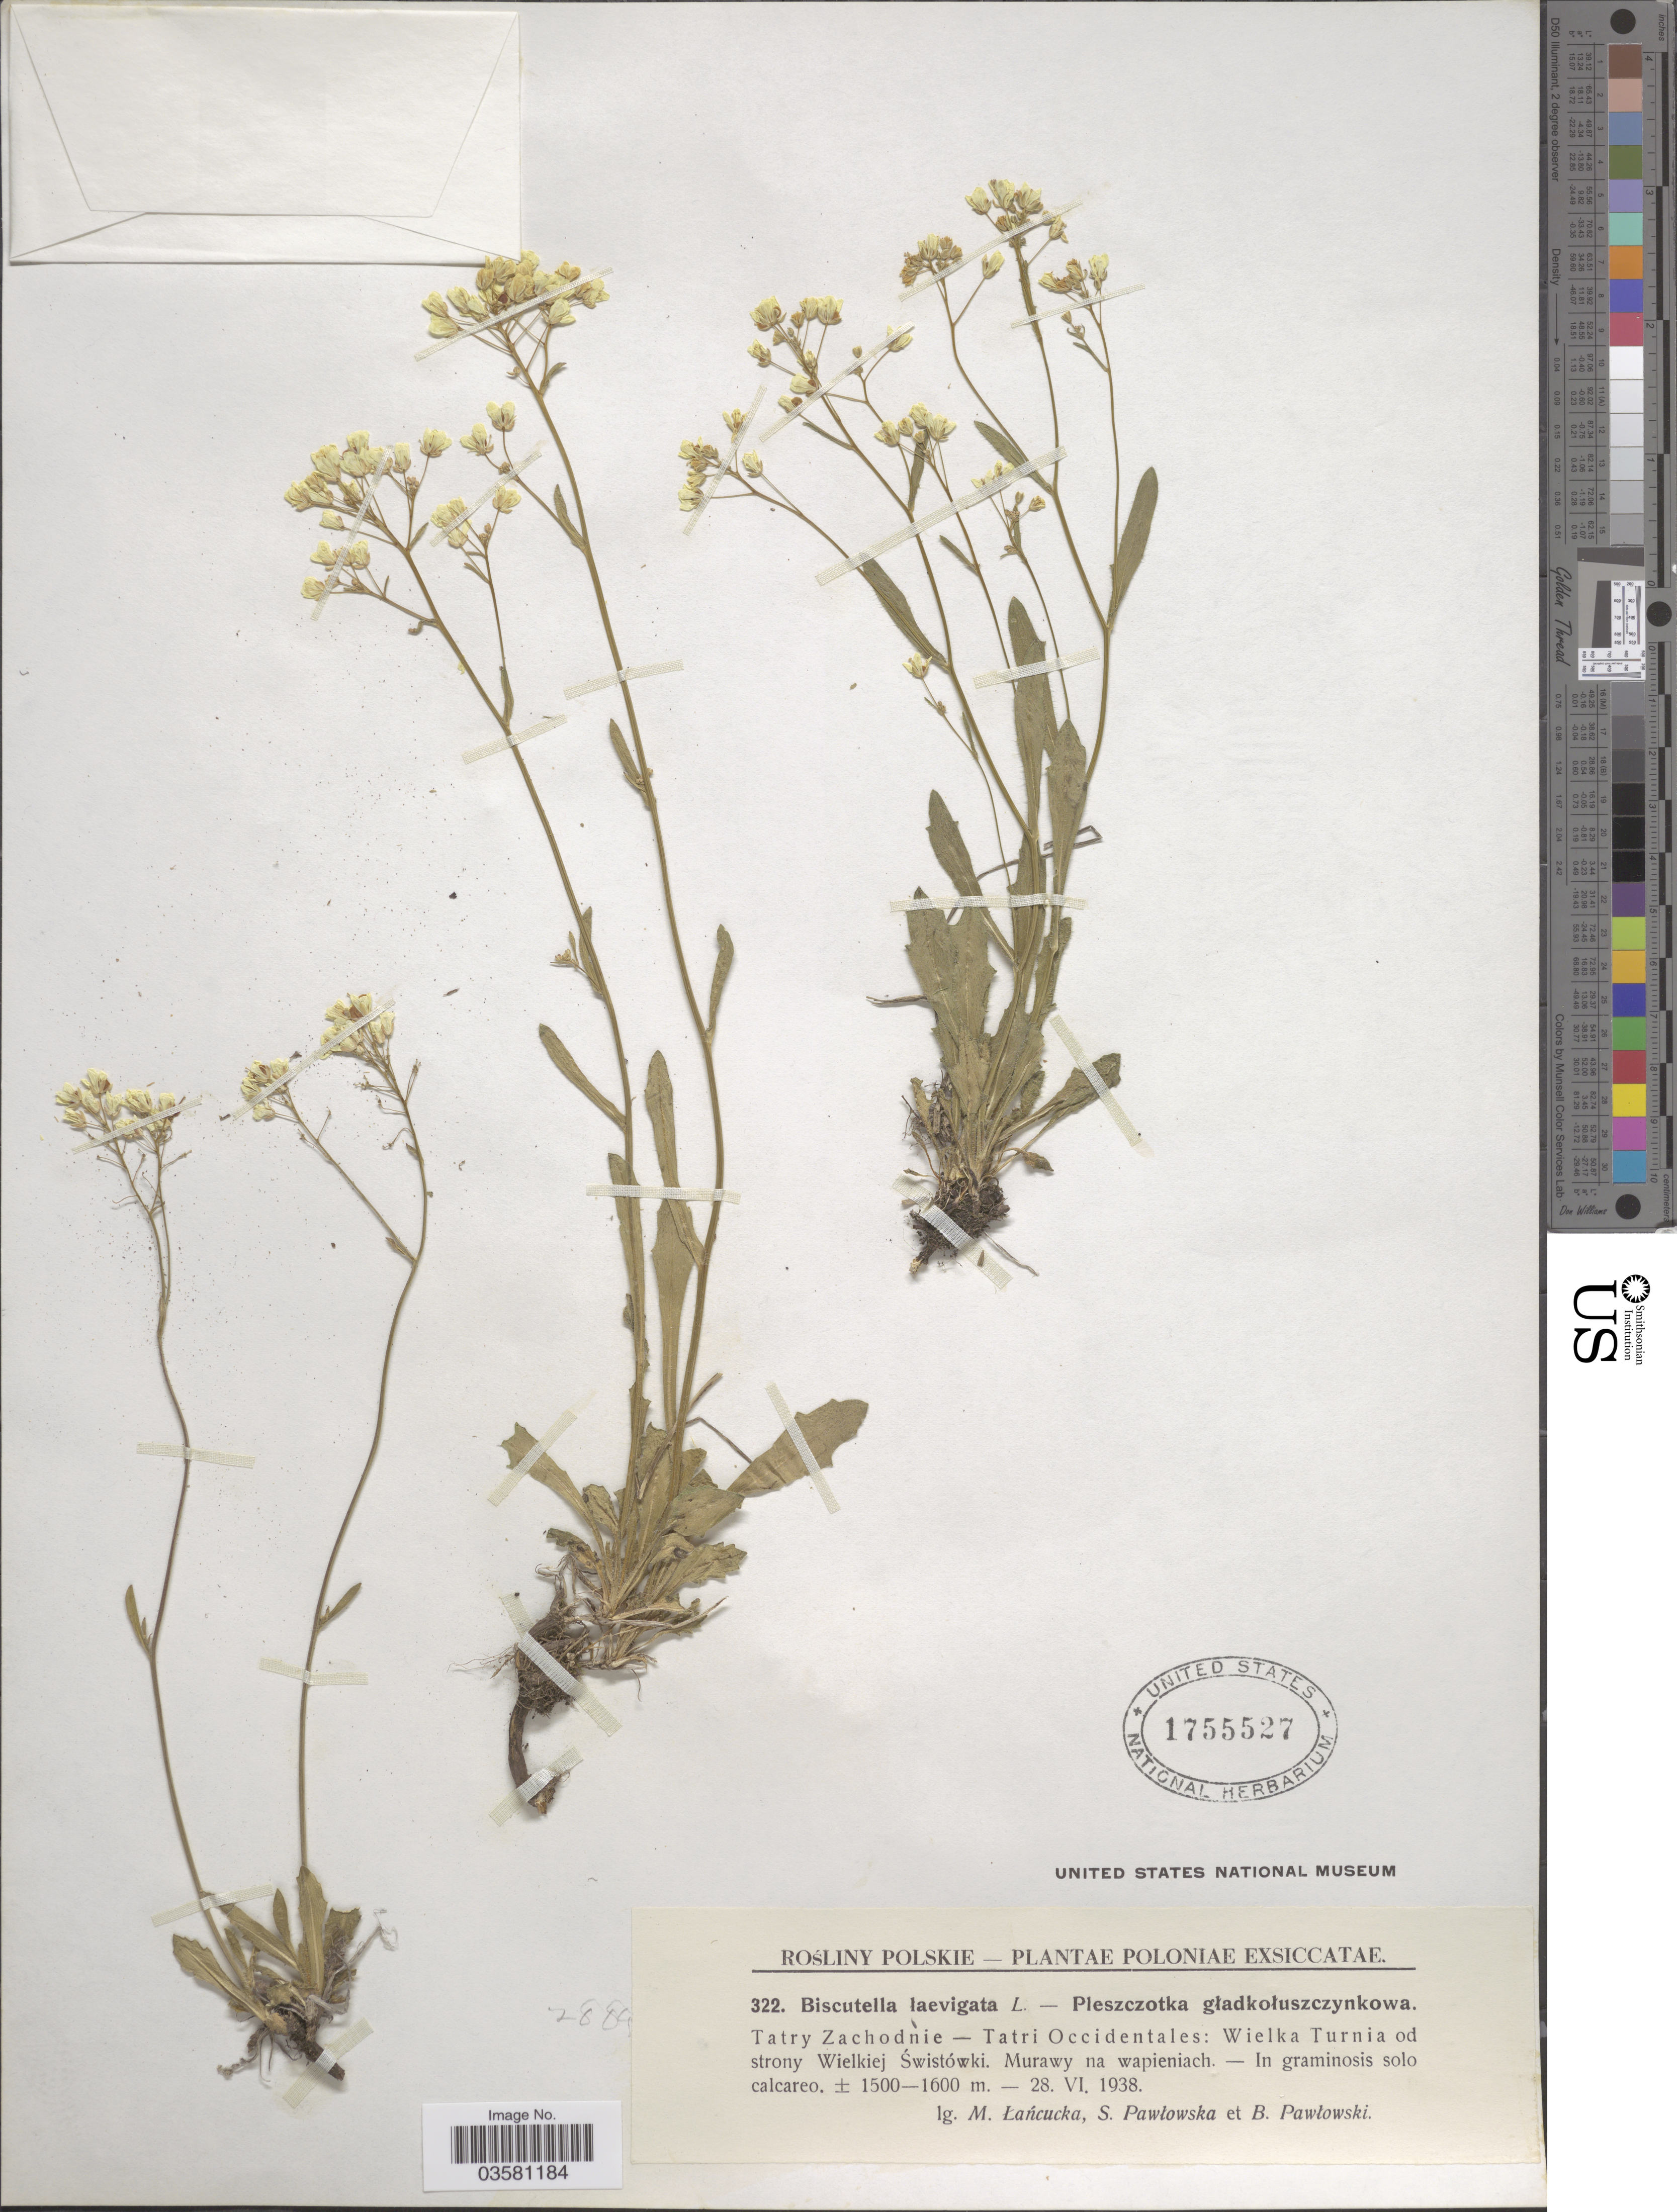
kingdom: Plantae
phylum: Tracheophyta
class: Magnoliopsida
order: Brassicales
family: Brassicaceae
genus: Biscutella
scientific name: Biscutella laevigata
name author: L.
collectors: M. Lancucka, S. Pawlowska & B. Pawlowski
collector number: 322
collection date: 1938-06-28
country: Poland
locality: Poloniae. Tatry Zachodnie - Tatri Occidentales: Wielka Turnia od strony Wielkiej Świstówki. Murawy na wapieniach.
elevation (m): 1500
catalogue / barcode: US 1755527